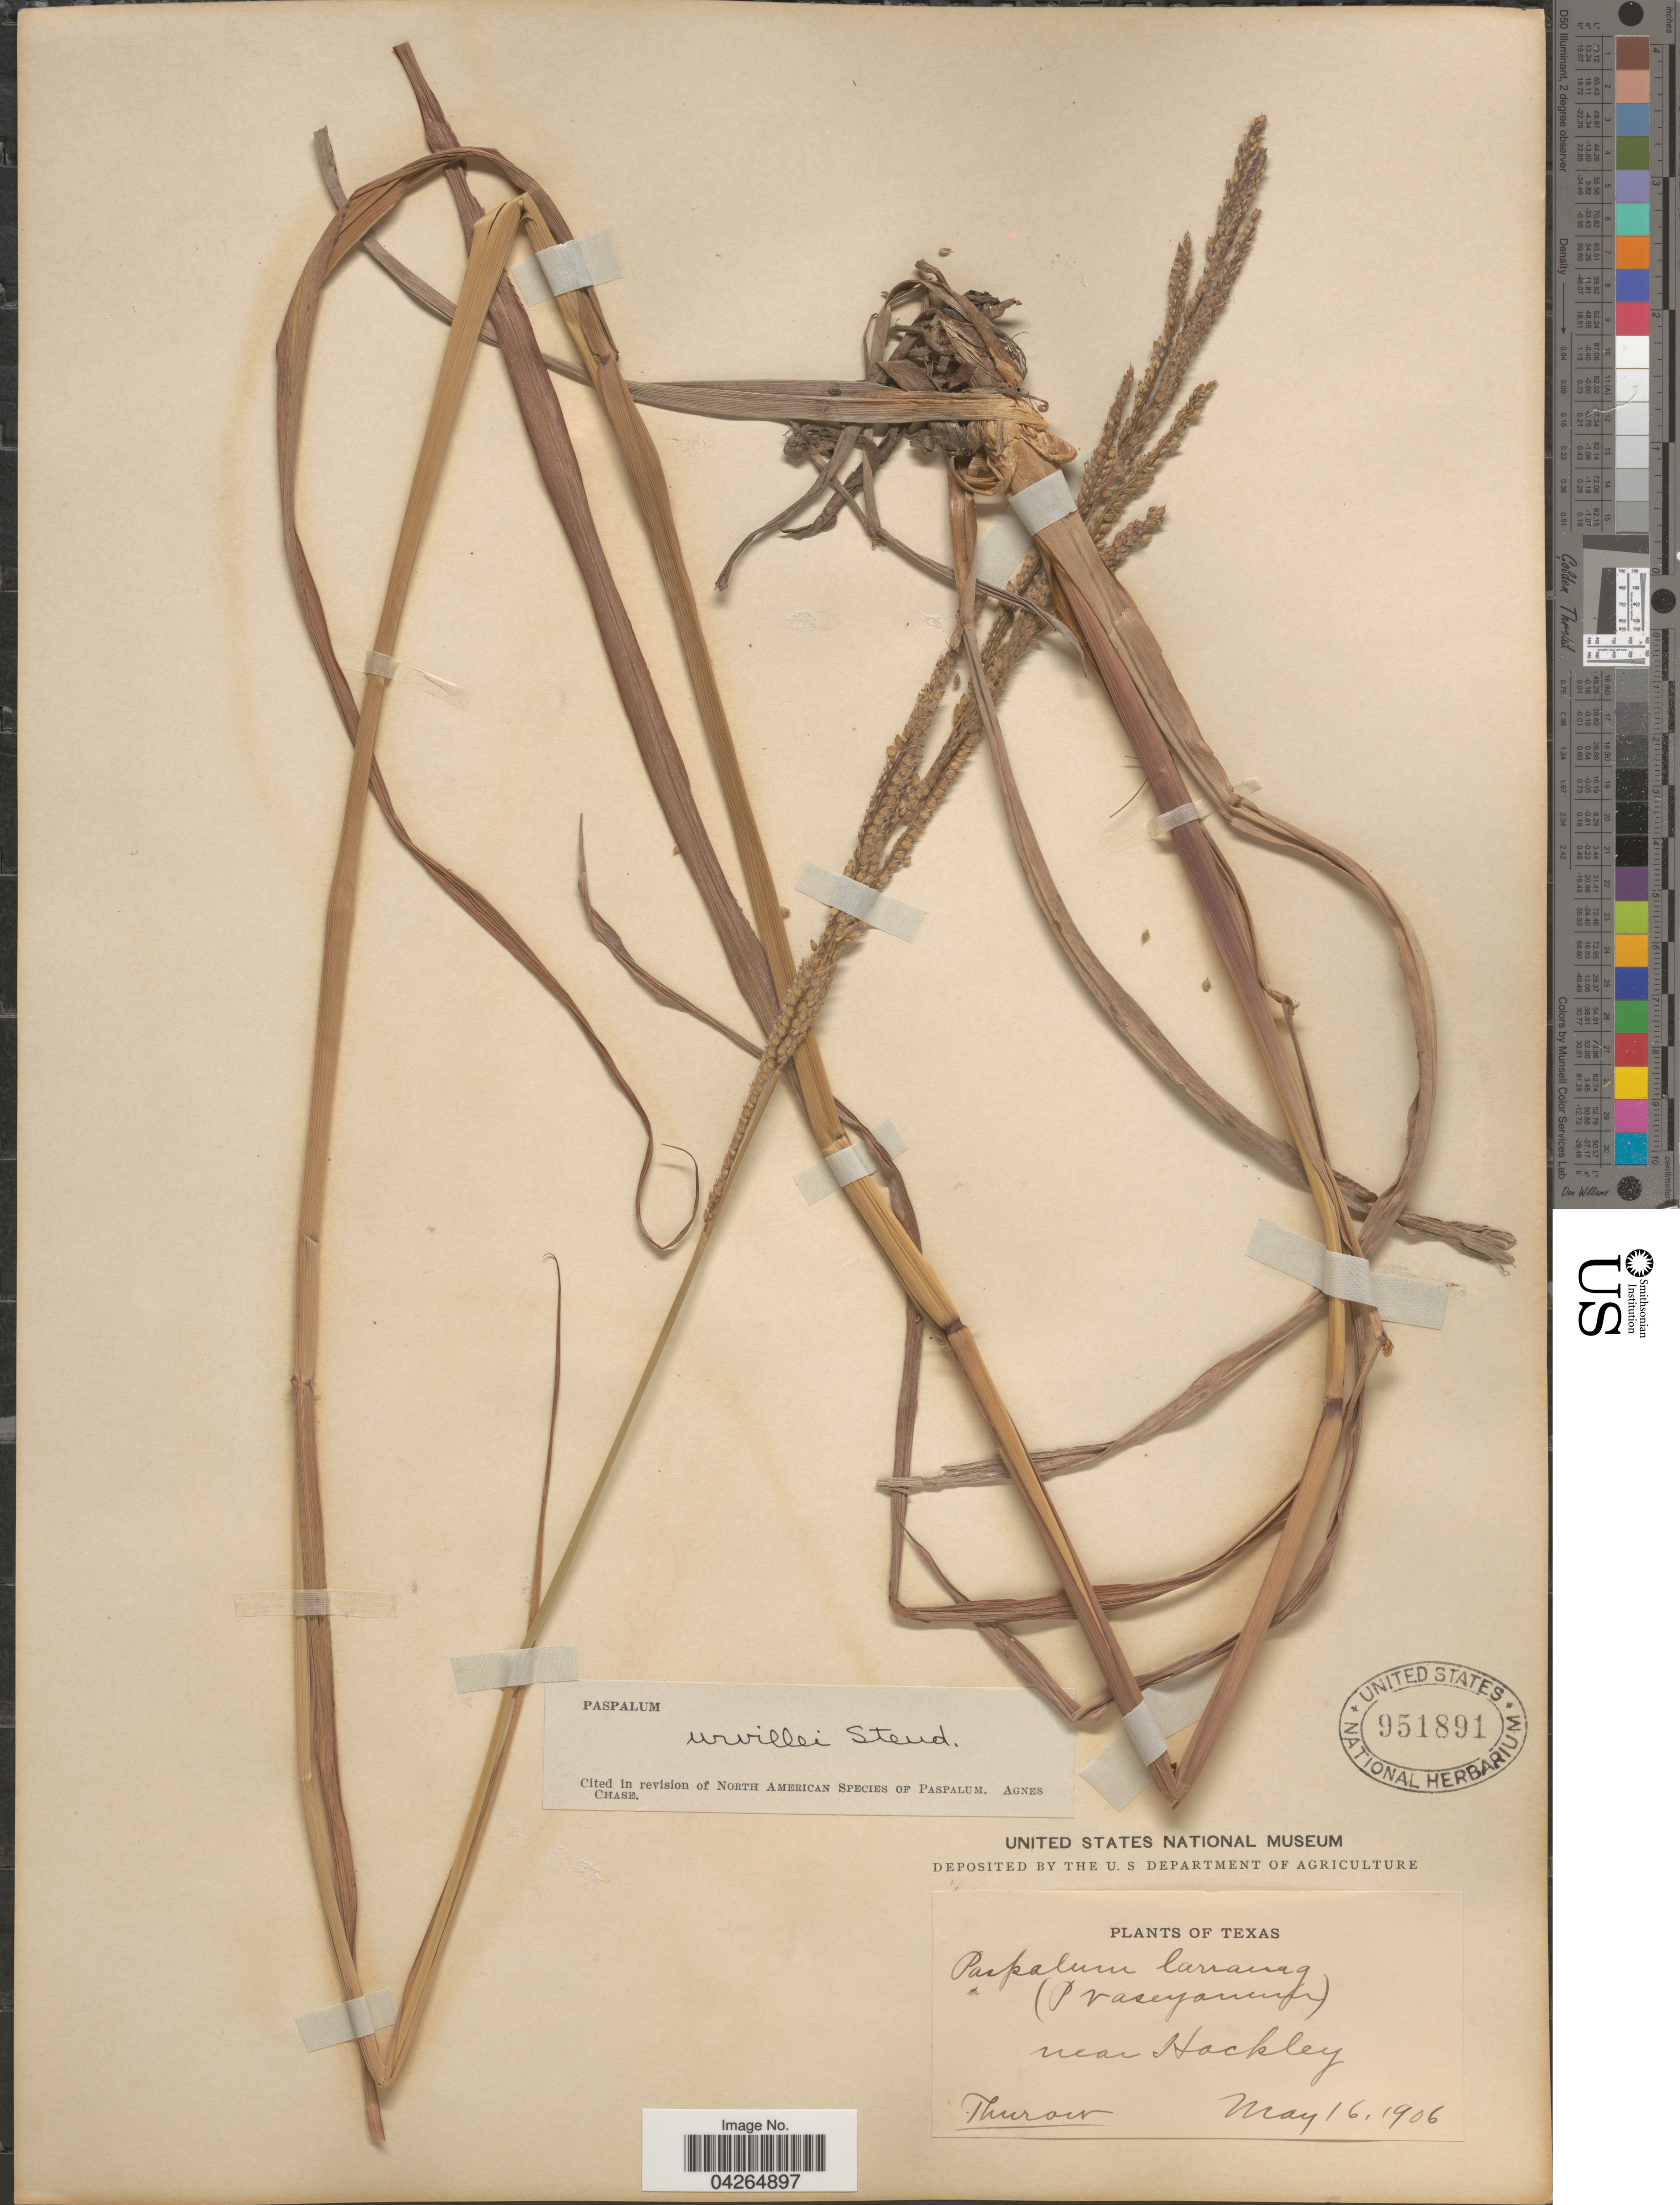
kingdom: Plantae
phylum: Tracheophyta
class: Liliopsida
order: Poales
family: Poaceae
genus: Paspalum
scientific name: Paspalum urvillei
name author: Steud.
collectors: Thurow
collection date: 1906-05-16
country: United States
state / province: Texas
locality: Near Hackley.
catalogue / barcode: US 951891